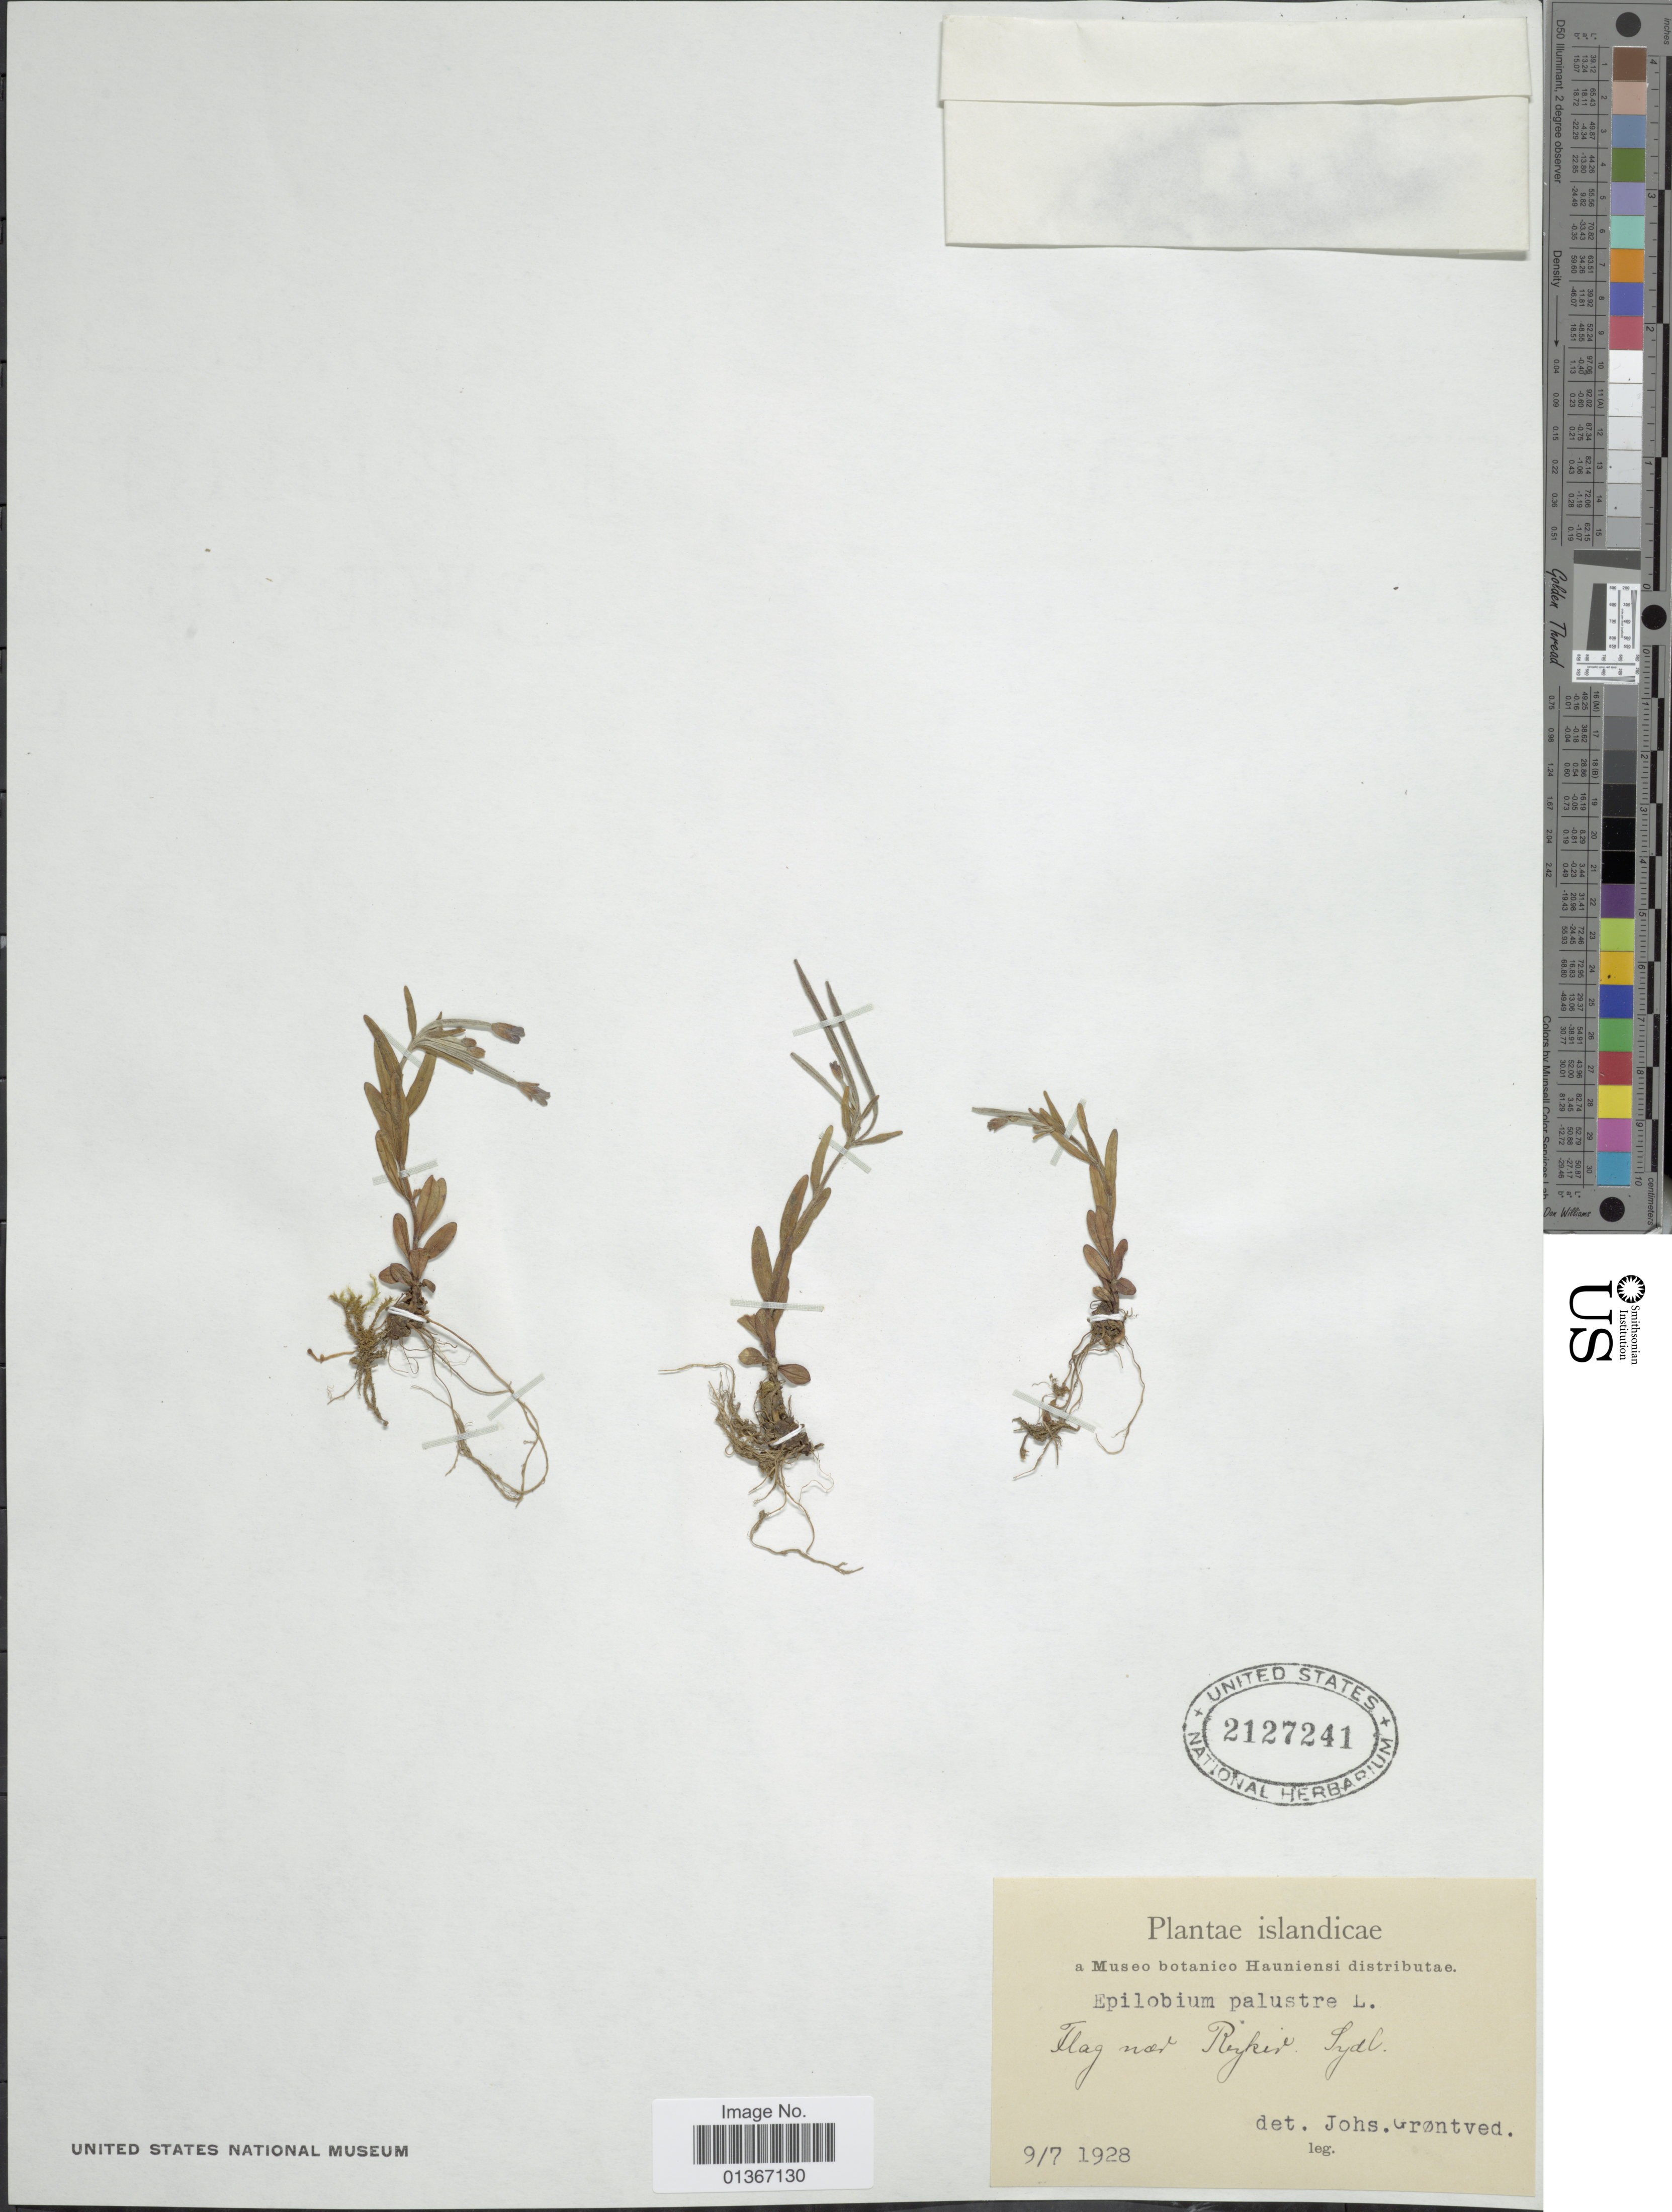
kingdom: Plantae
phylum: Tracheophyta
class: Magnoliopsida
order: Myrtales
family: Onagraceae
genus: Epilobium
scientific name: Epilobium palustre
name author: L.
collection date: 1928-07-09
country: Iceland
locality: Flag near Reykiv Sydl.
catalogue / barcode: US 2127241